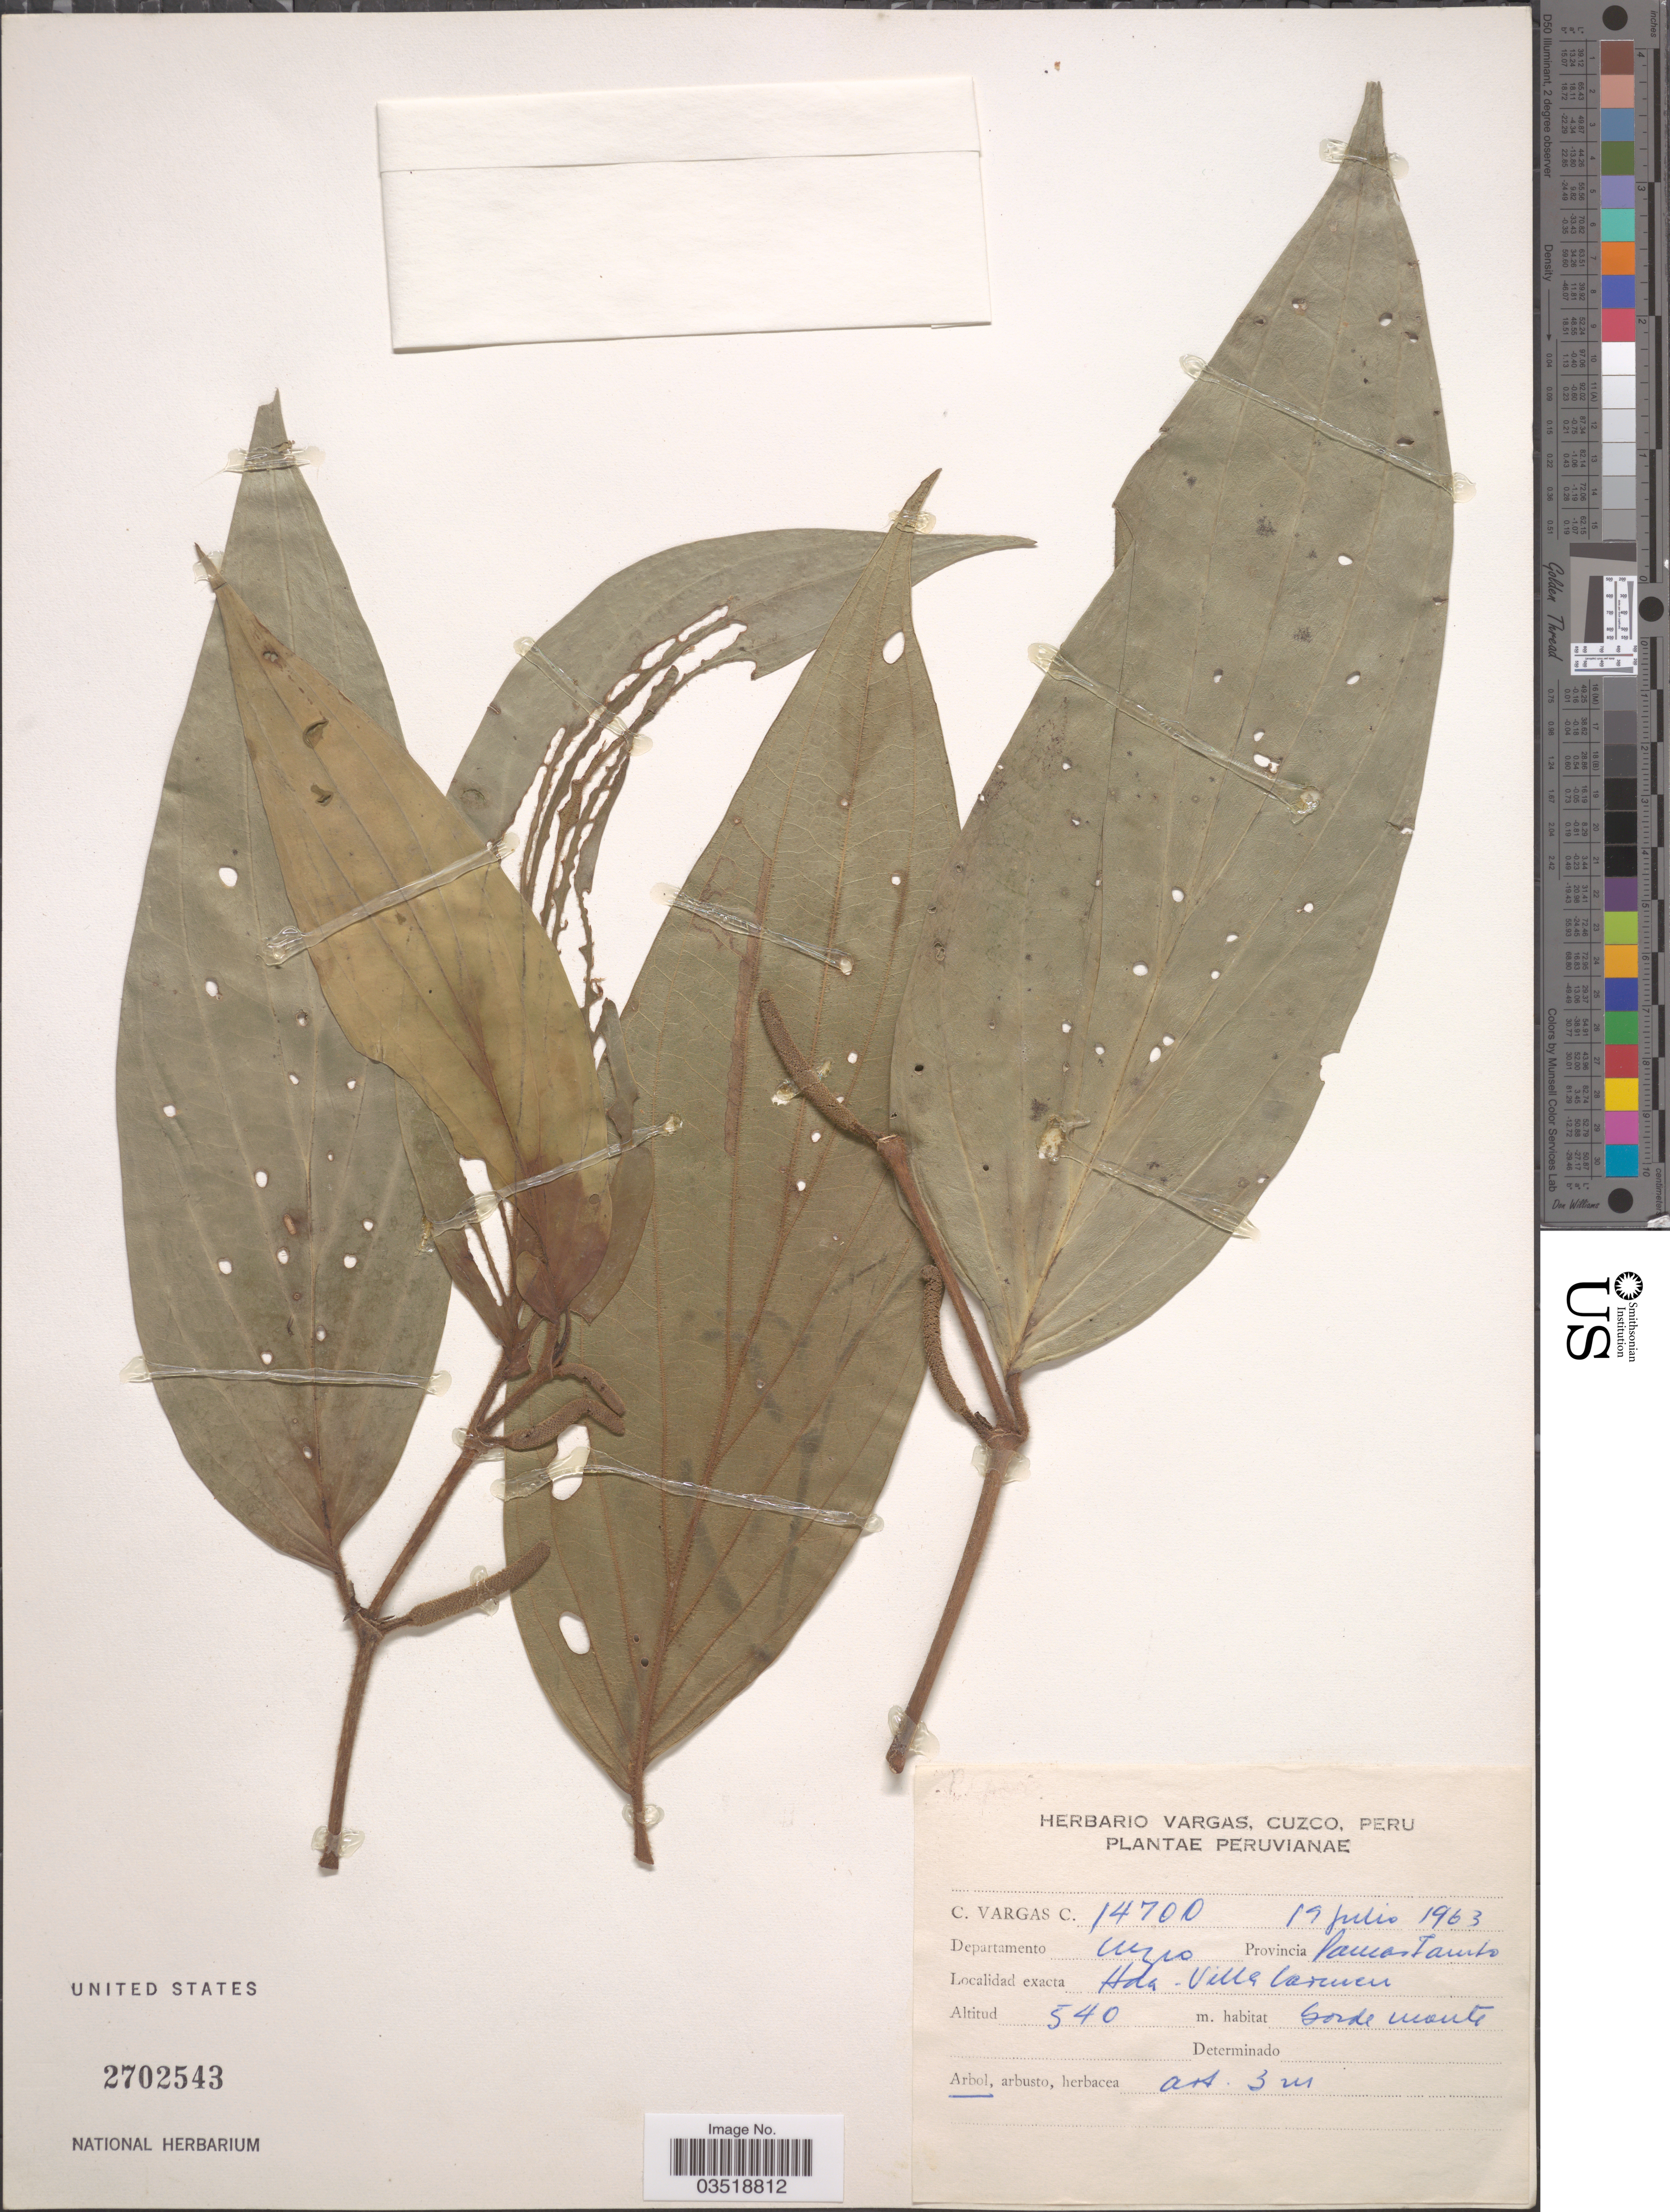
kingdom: Plantae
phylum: Tracheophyta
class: Magnoliopsida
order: Piperales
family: Piperaceae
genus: Piper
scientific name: Piper sp.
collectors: C. Vargas Calderón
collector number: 14700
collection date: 1963-07-19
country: Peru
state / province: Cusco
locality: Departamento Cuzco. Provincia Paucartambo Hda. Villa Carmen.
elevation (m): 540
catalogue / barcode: US 2702543